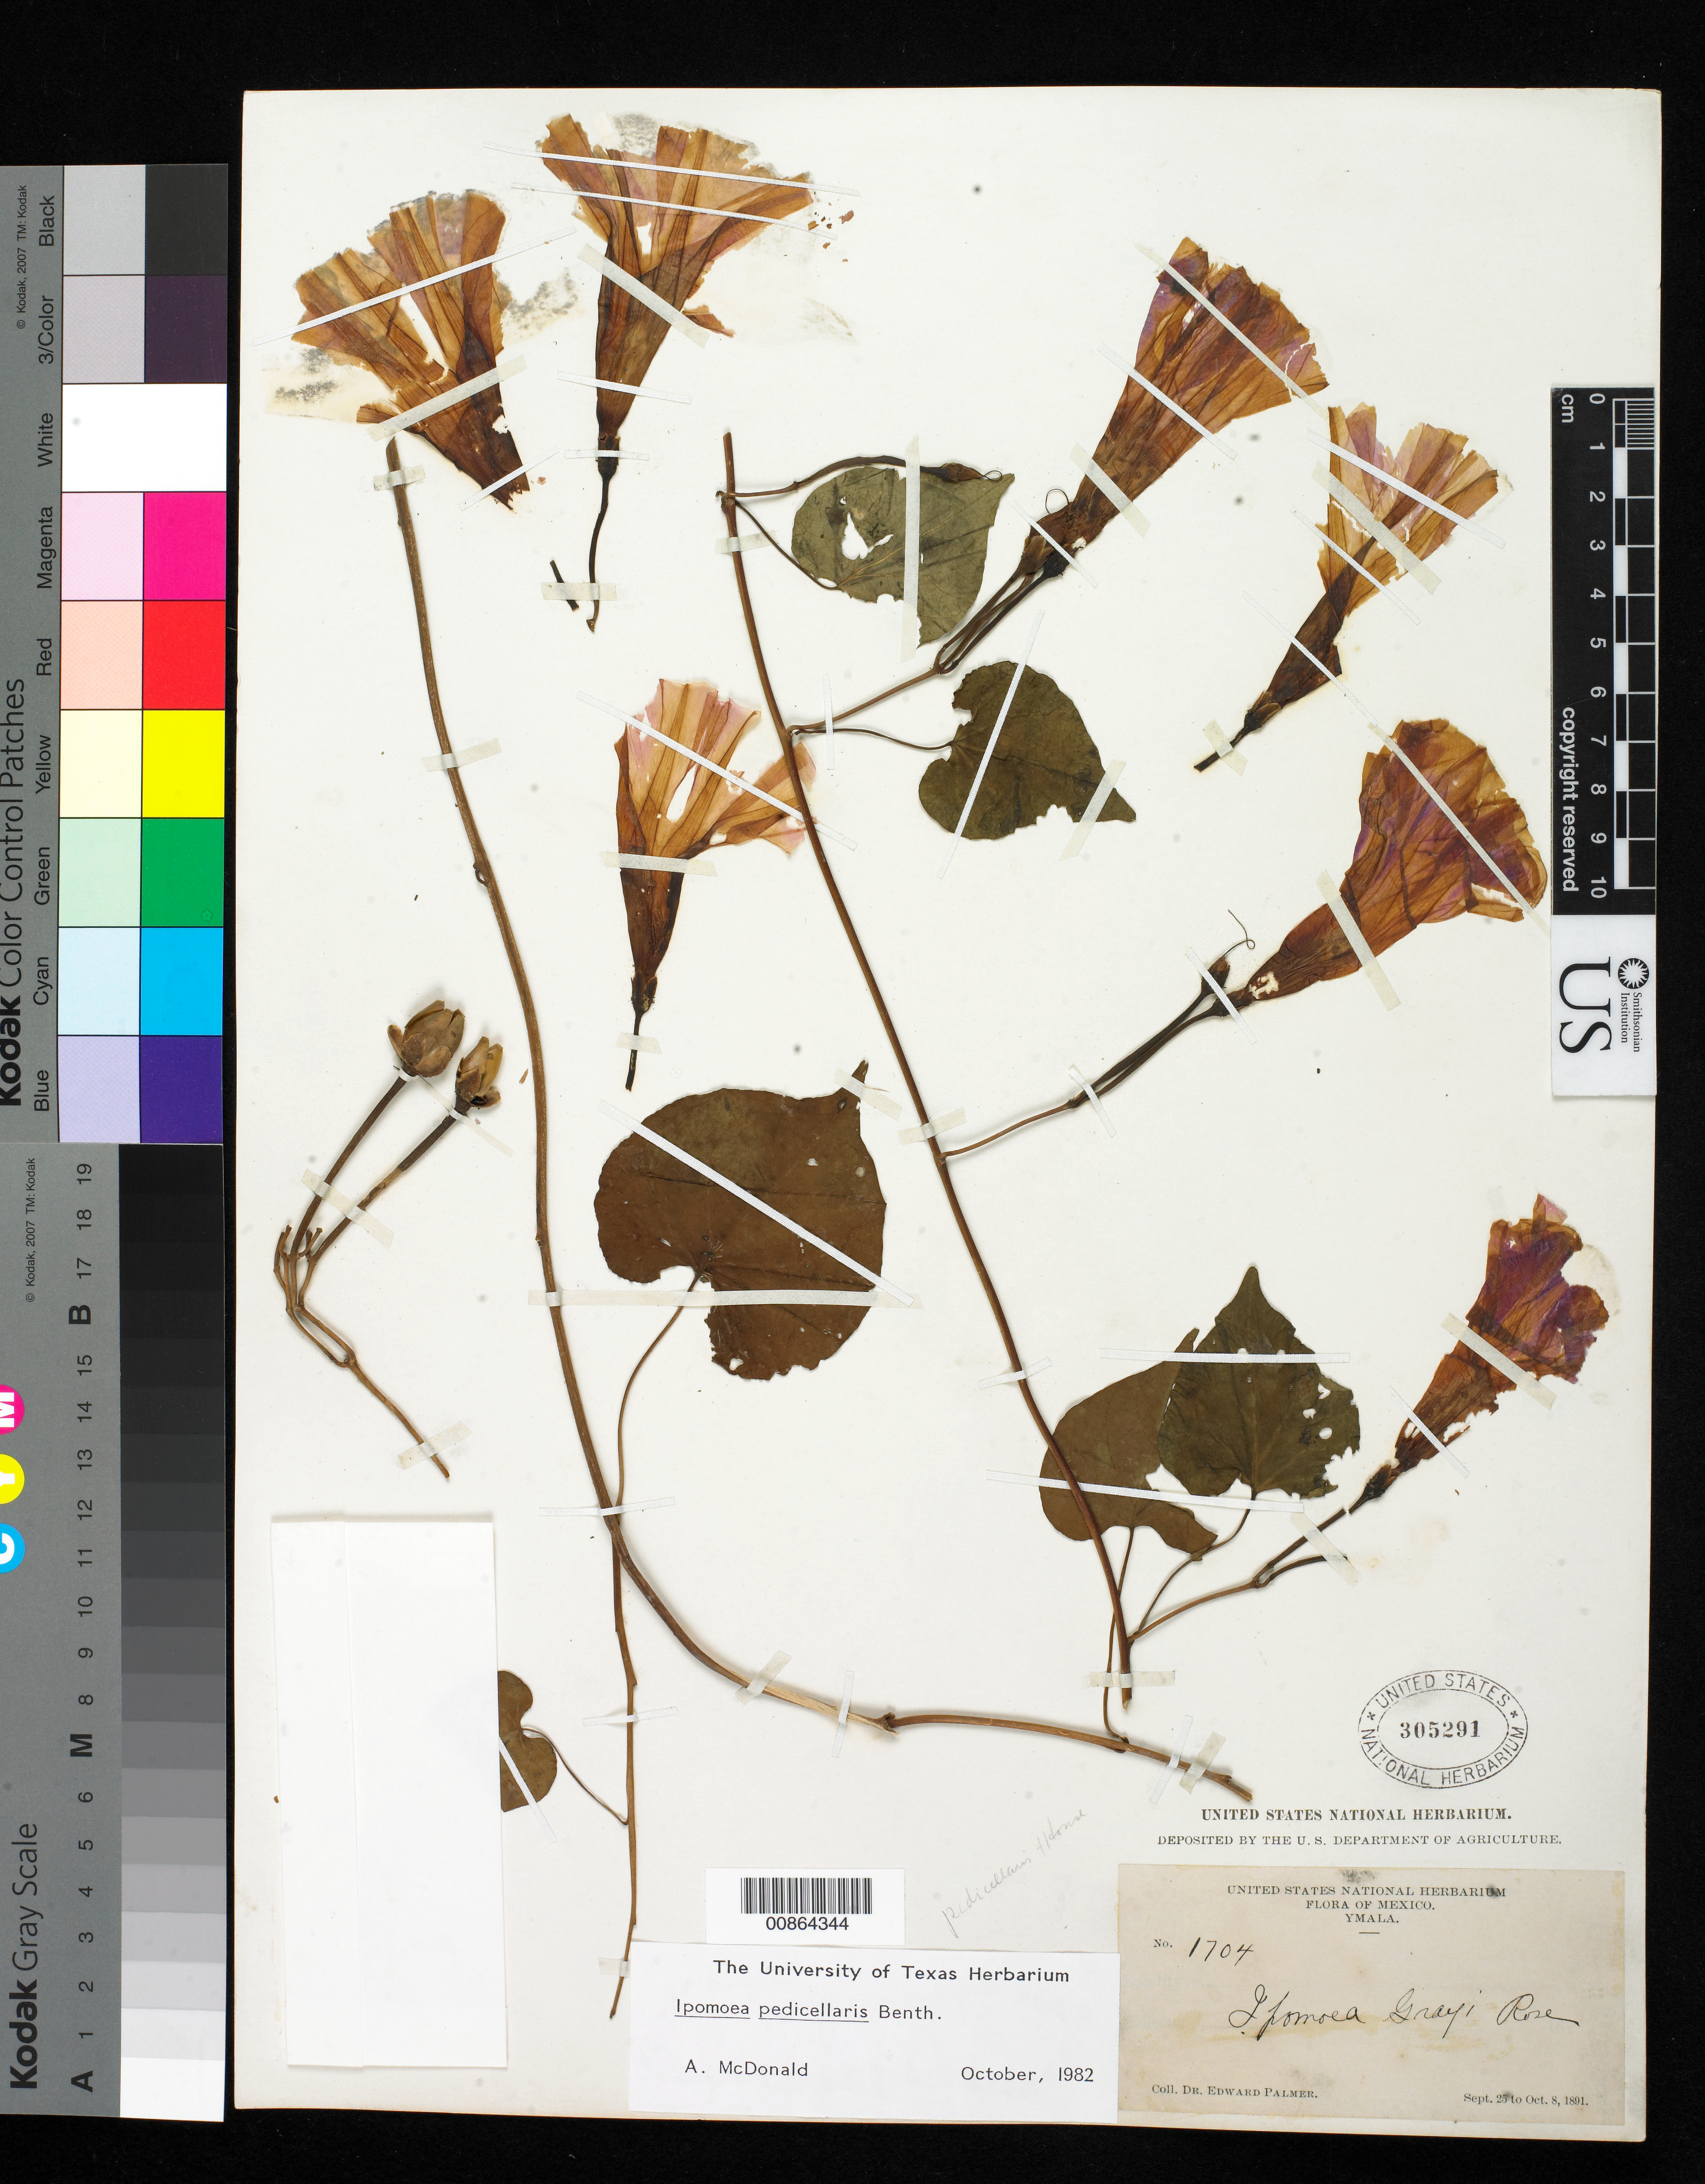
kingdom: Plantae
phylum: Tracheophyta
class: Magnoliopsida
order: Solanales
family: Convolvulaceae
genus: Ipomoea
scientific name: Ipomoea pedicellaris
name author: Benth.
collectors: E. Palmer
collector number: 1704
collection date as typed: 25 Sep 1891 to 08 Oct 1891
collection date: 1891-09-25/1891-10-08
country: Mexico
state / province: Sinaloa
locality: Ymala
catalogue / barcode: US 305291